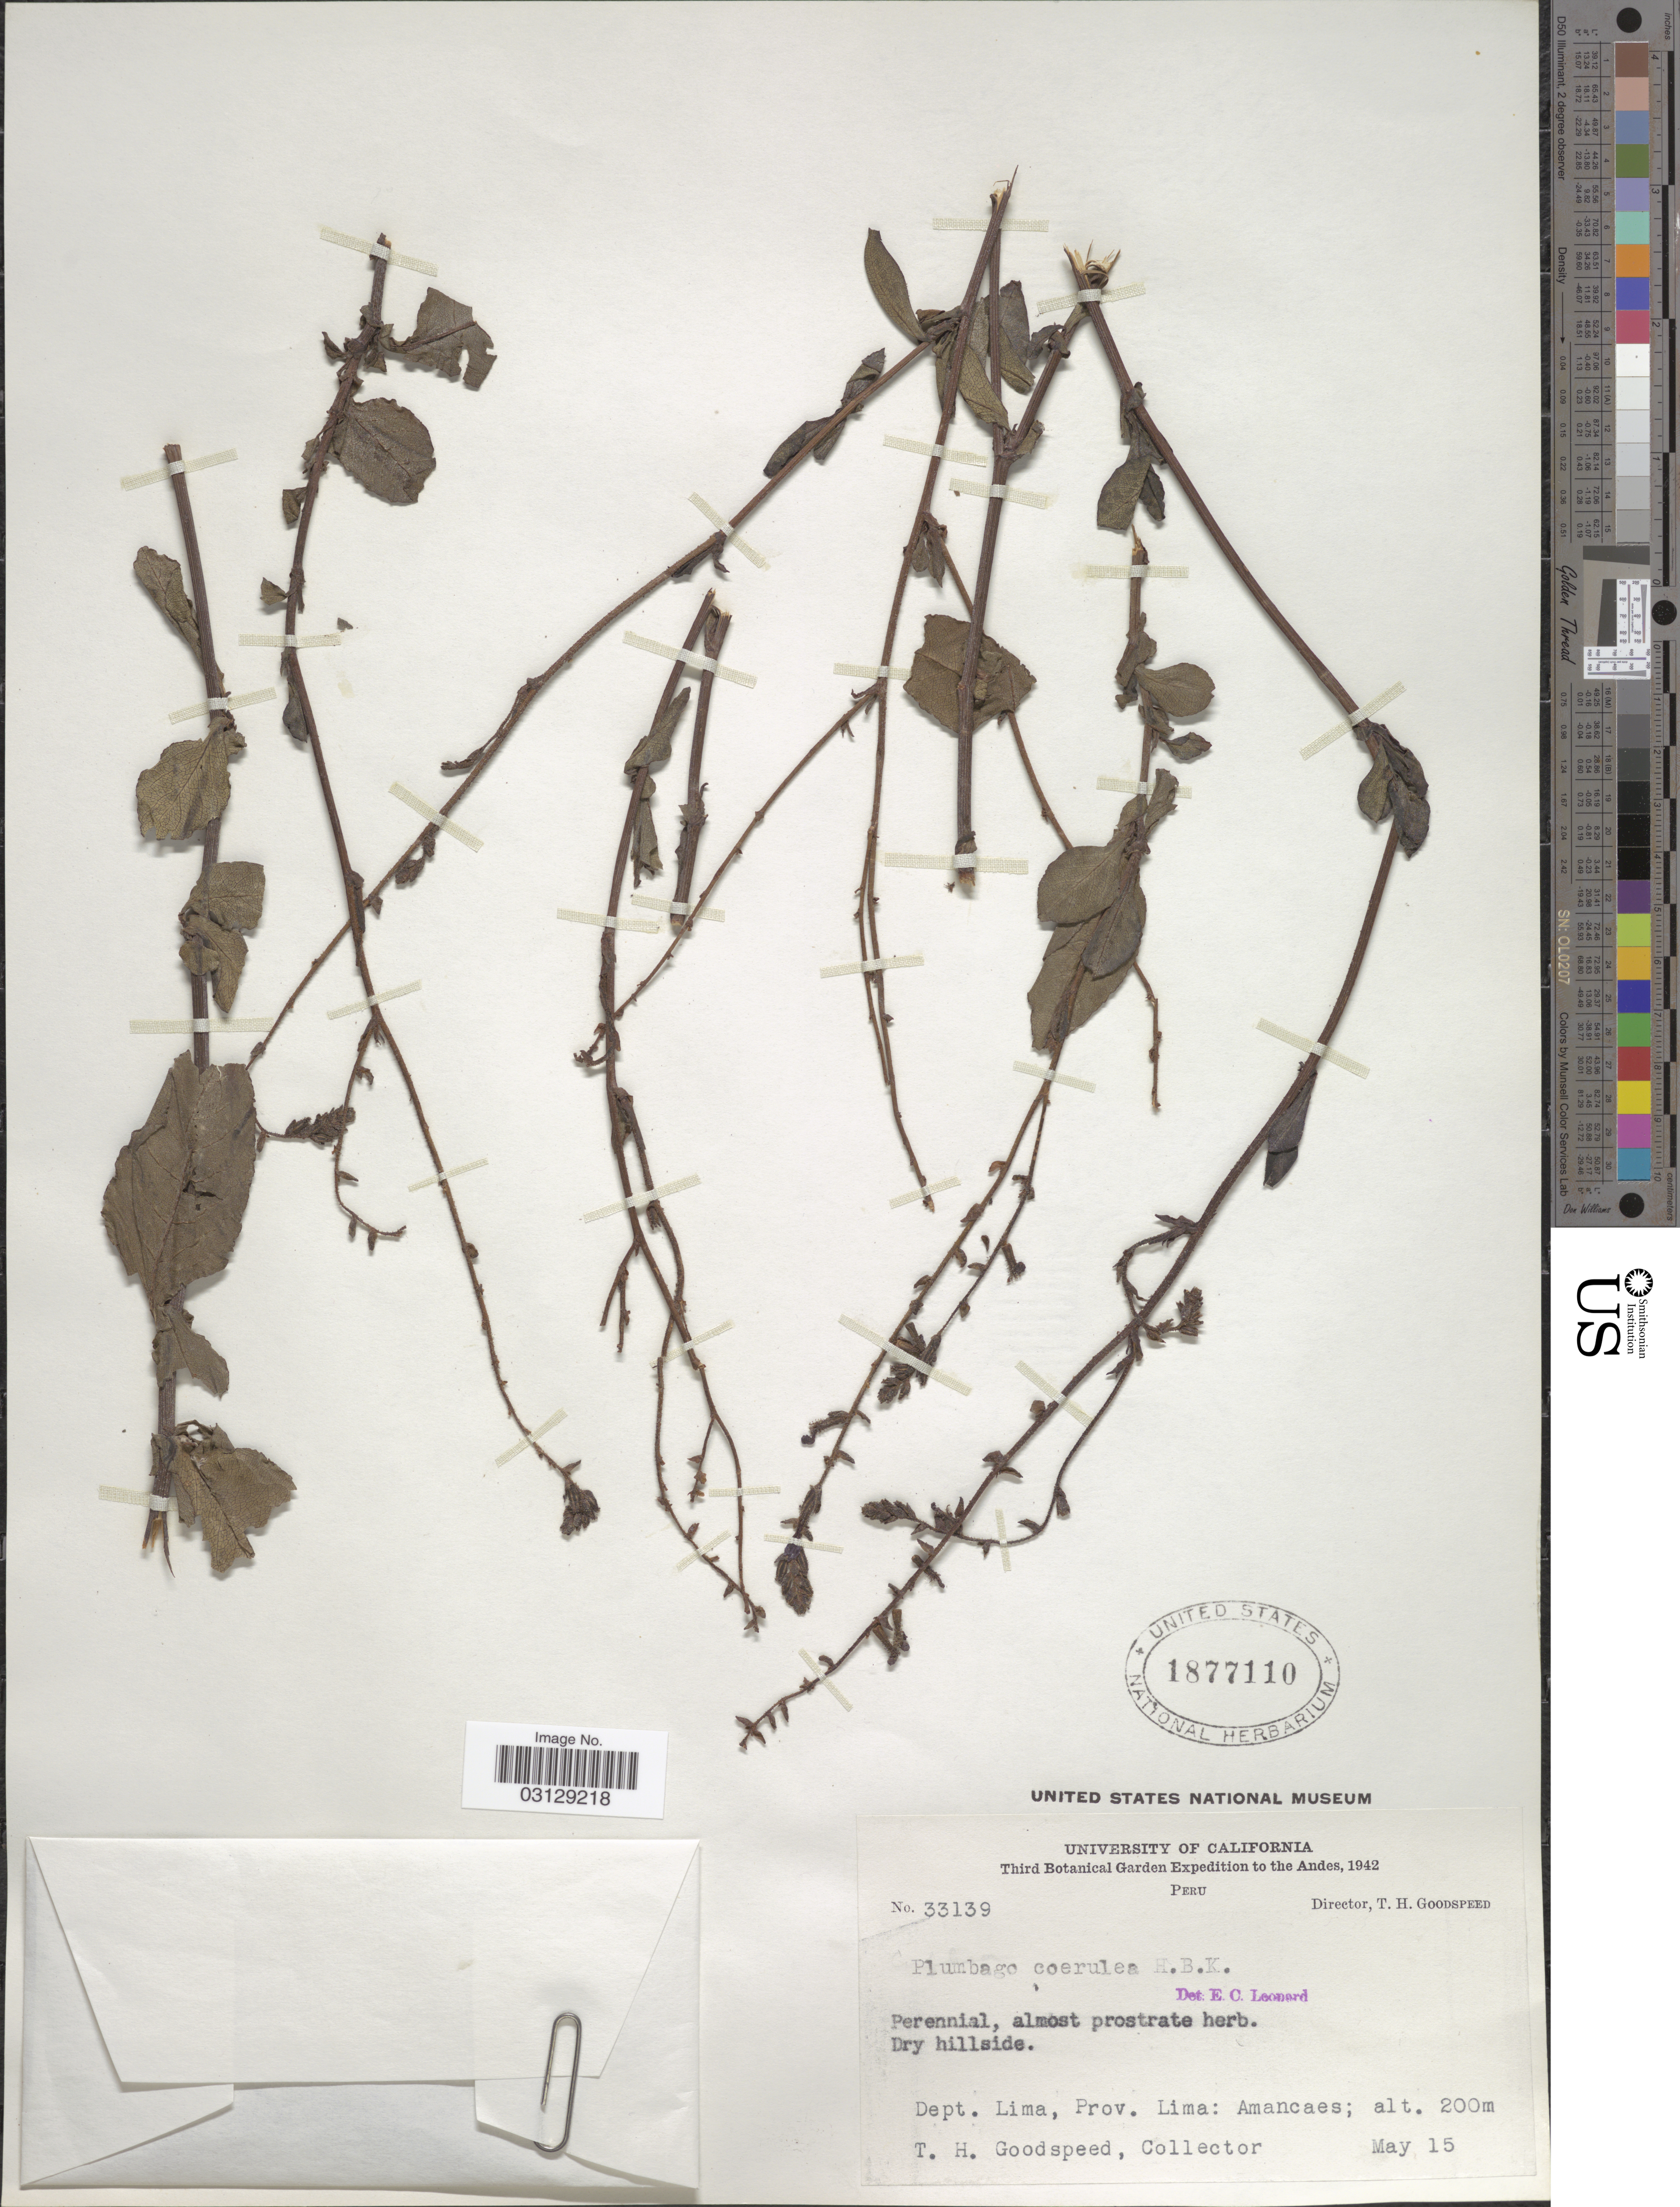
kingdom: Plantae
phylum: Tracheophyta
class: Magnoliopsida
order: Caryophyllales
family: Plumbaginaceae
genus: Plumbago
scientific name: Plumbago coerulea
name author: Auct.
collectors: T. Goodspeed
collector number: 33139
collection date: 1942-05-15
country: Peru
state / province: Lima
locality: Andes. Dept. Lima, Prov. Lima: Amancaes.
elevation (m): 200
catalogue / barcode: US 1877110